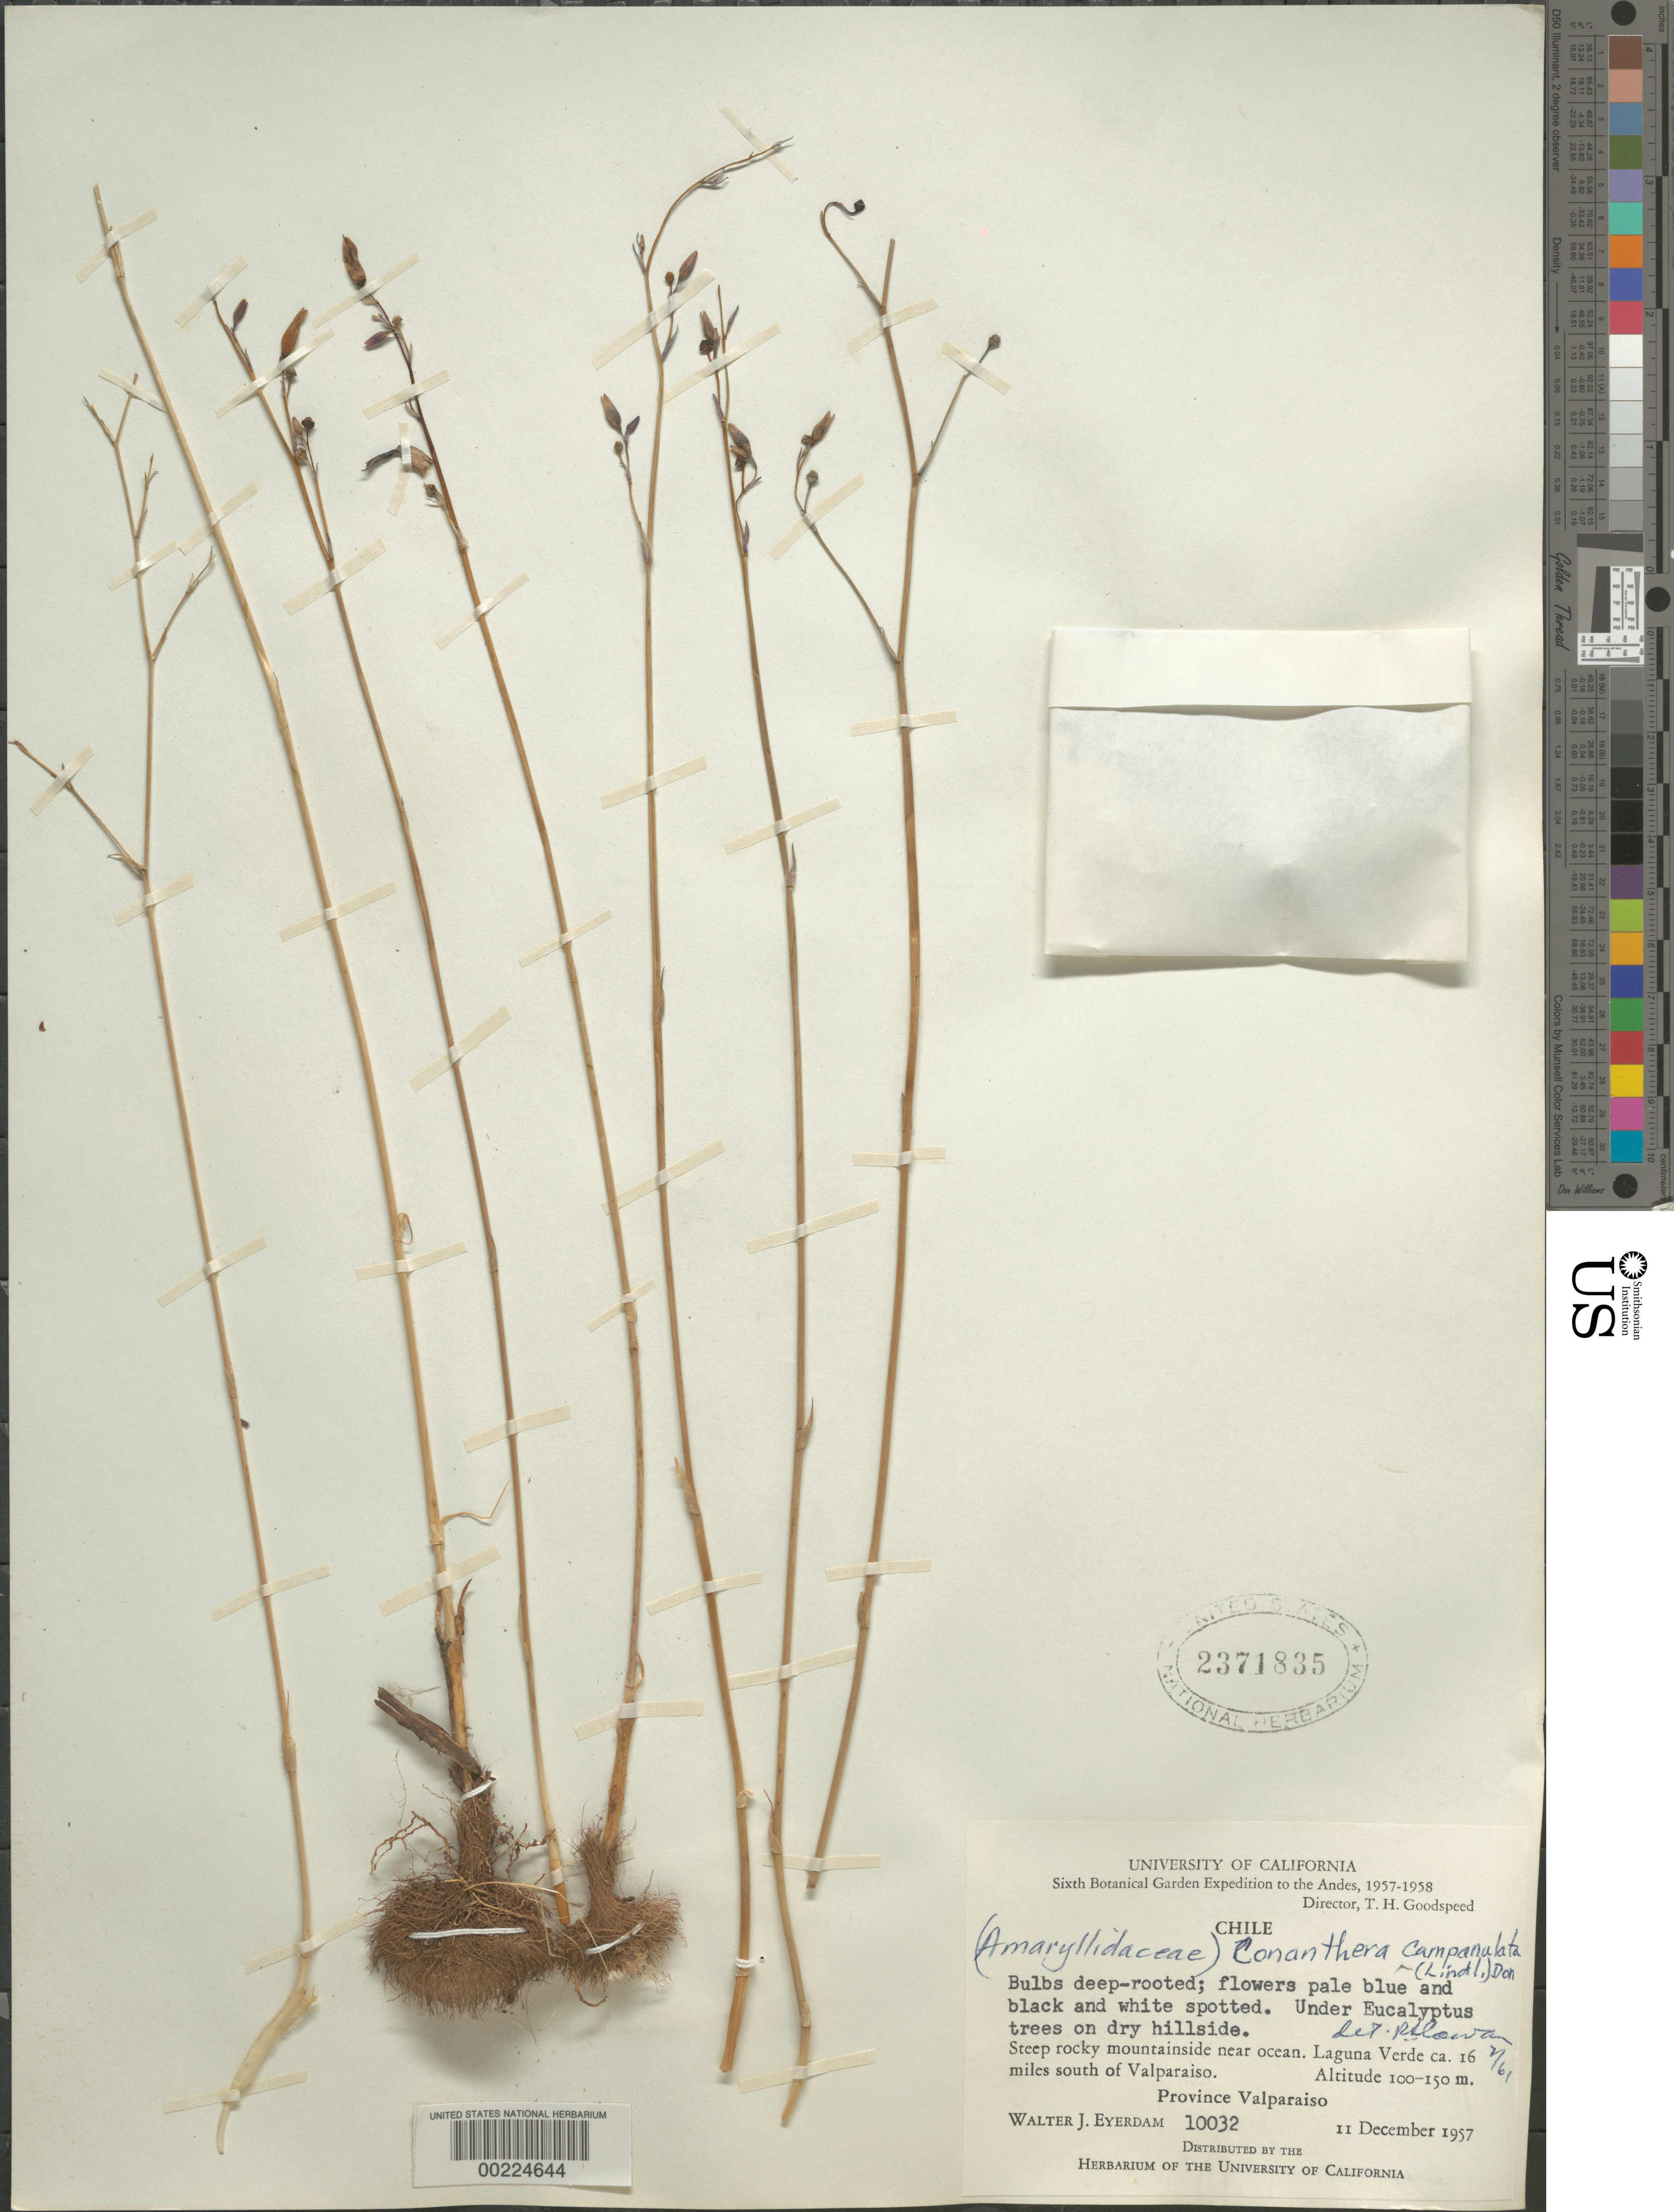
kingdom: Plantae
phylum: Tracheophyta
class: Liliopsida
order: Asparagales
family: Tecophilaeaceae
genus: Conanthera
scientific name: Conanthera campanulata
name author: Lindl.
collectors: W. J. Eyerdam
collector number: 10032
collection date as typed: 11 Dec 1957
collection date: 1957-12-11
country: Chile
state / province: Valparaíso (V)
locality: Laguna verde, ca 16mi s of valparaiso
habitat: Steep rocky mountainside near ocean; dry hillside under trees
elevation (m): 100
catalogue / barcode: US 2371835